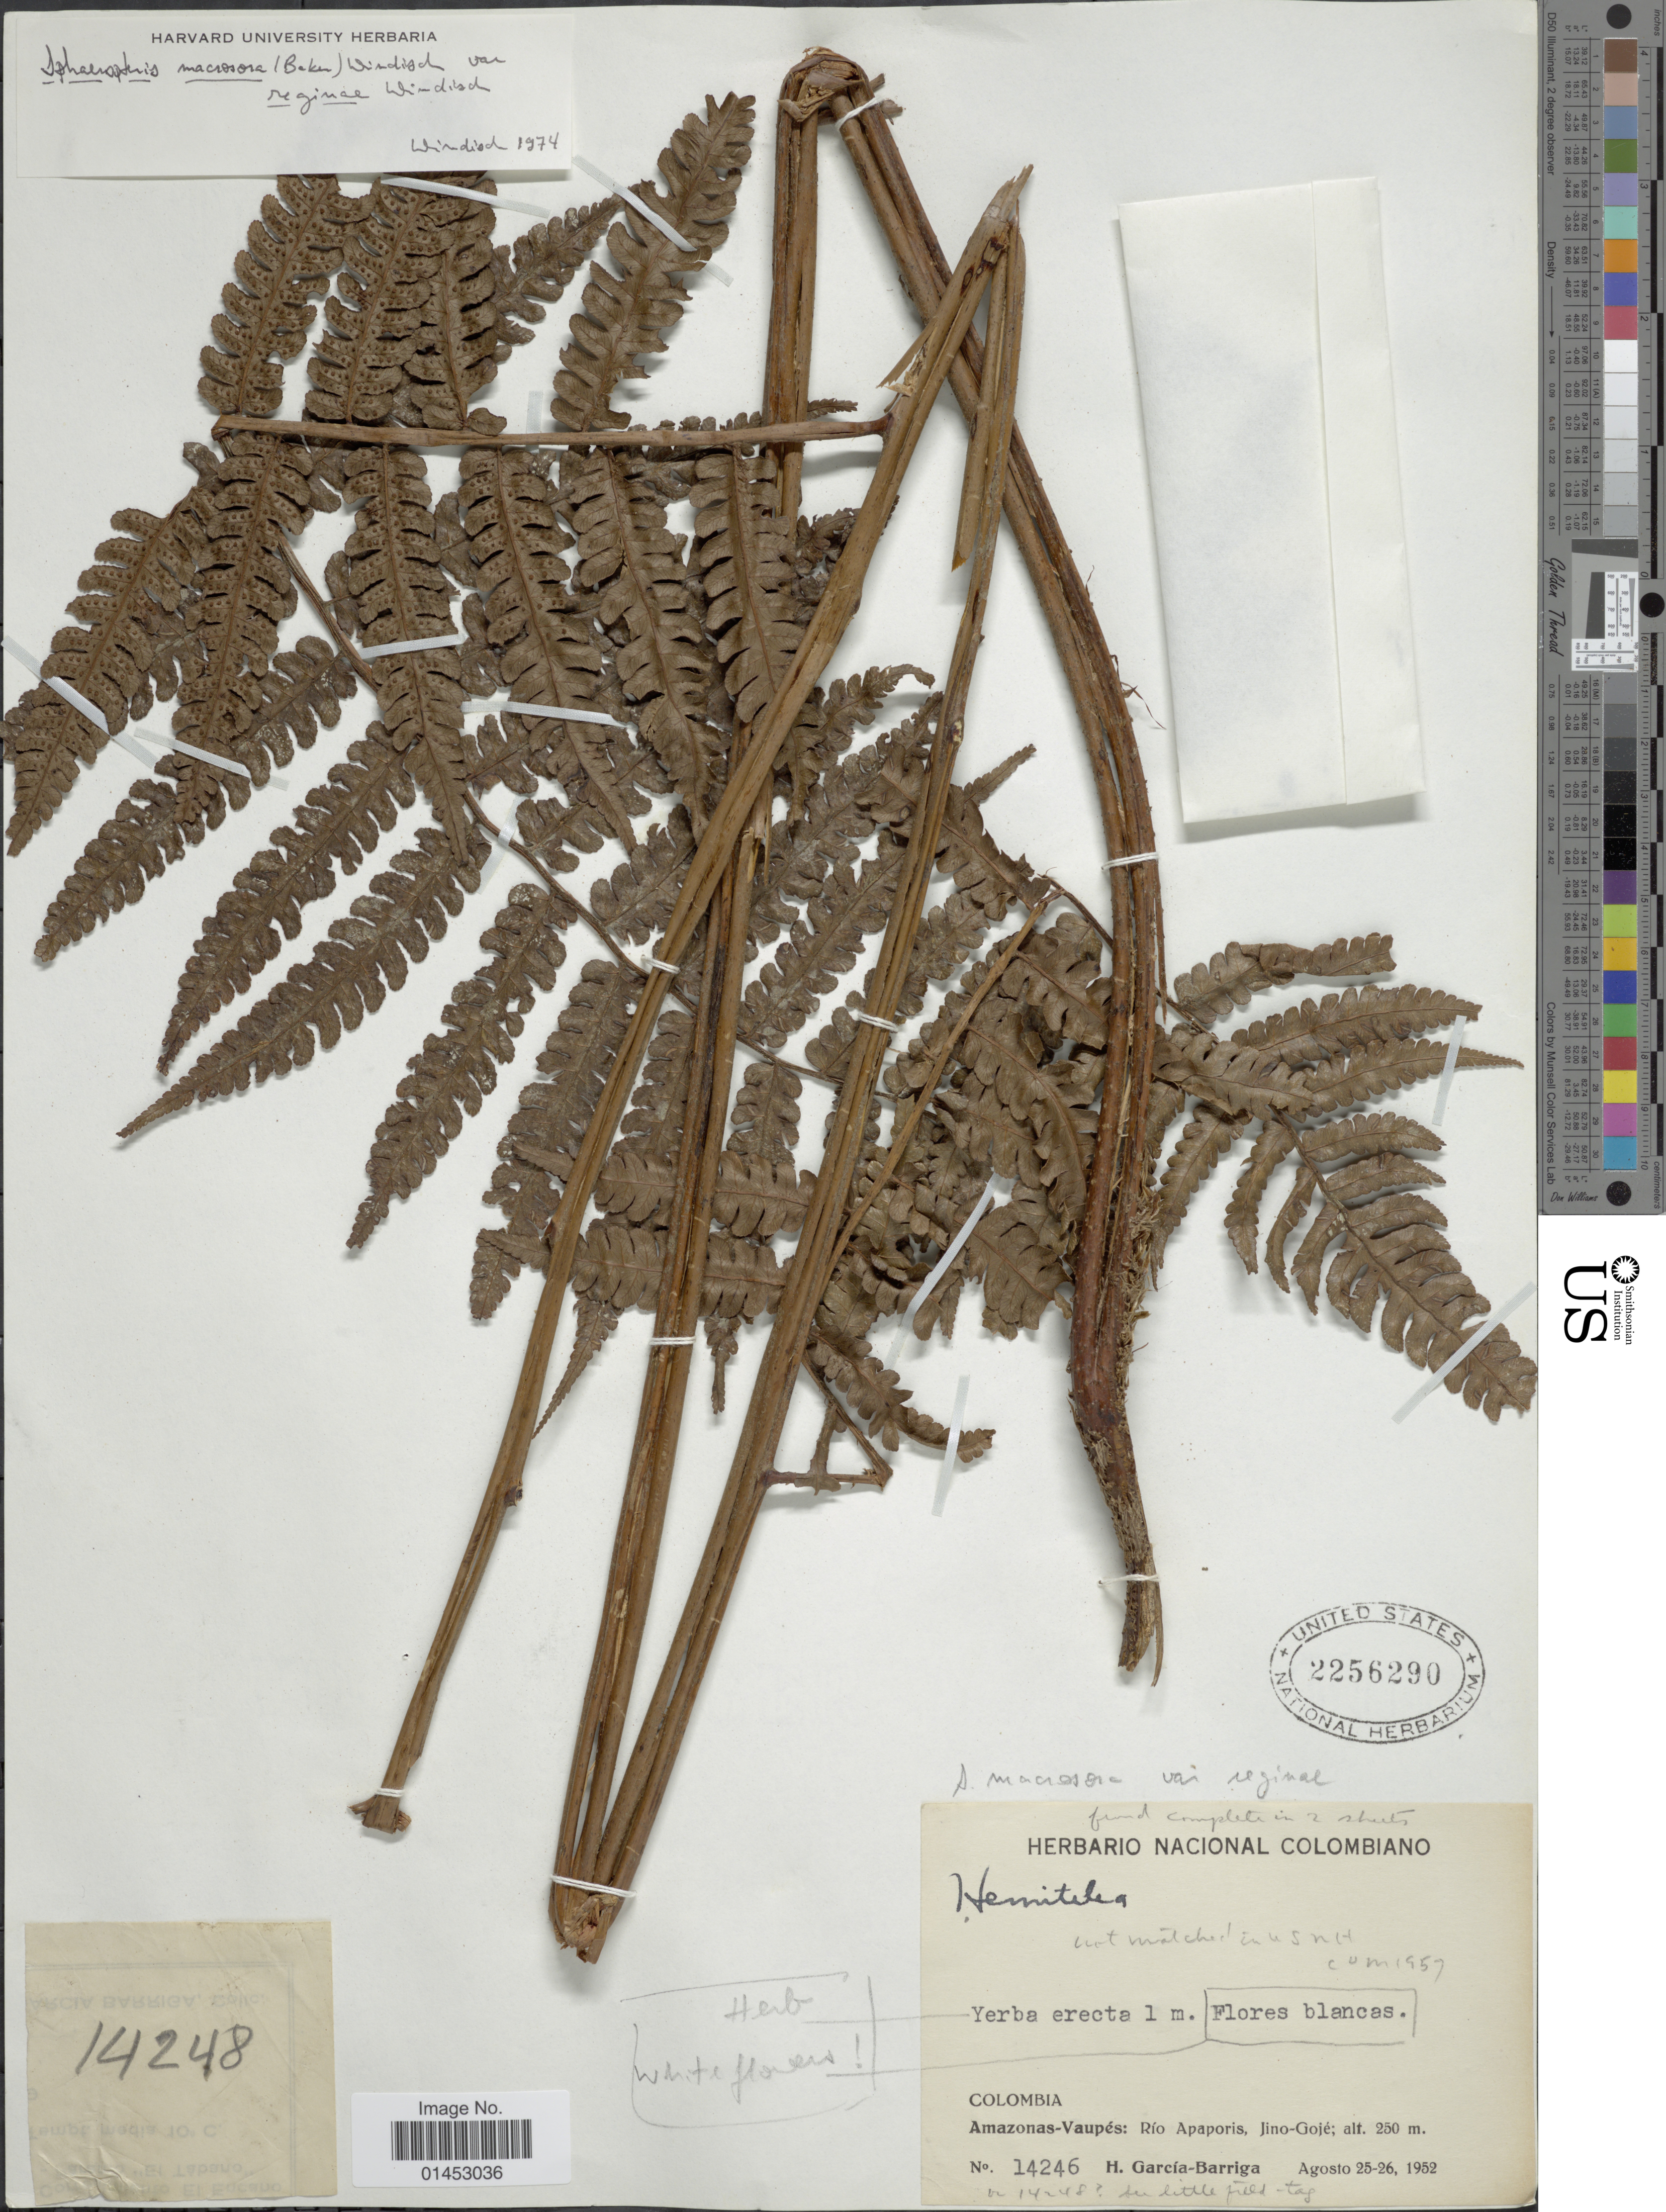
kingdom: Plantae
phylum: Tracheophyta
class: Polypodiopsida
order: Cyatheales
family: Cyatheaceae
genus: Cyathea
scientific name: Cyathea traillii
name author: (Baker) Domin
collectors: H. García Barriga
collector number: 14246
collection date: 1952-08-25/1952-08-26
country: Colombia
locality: Amazonas-Vaupés: Río Apaporis, Jino-Gojé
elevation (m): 250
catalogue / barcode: US 2256290